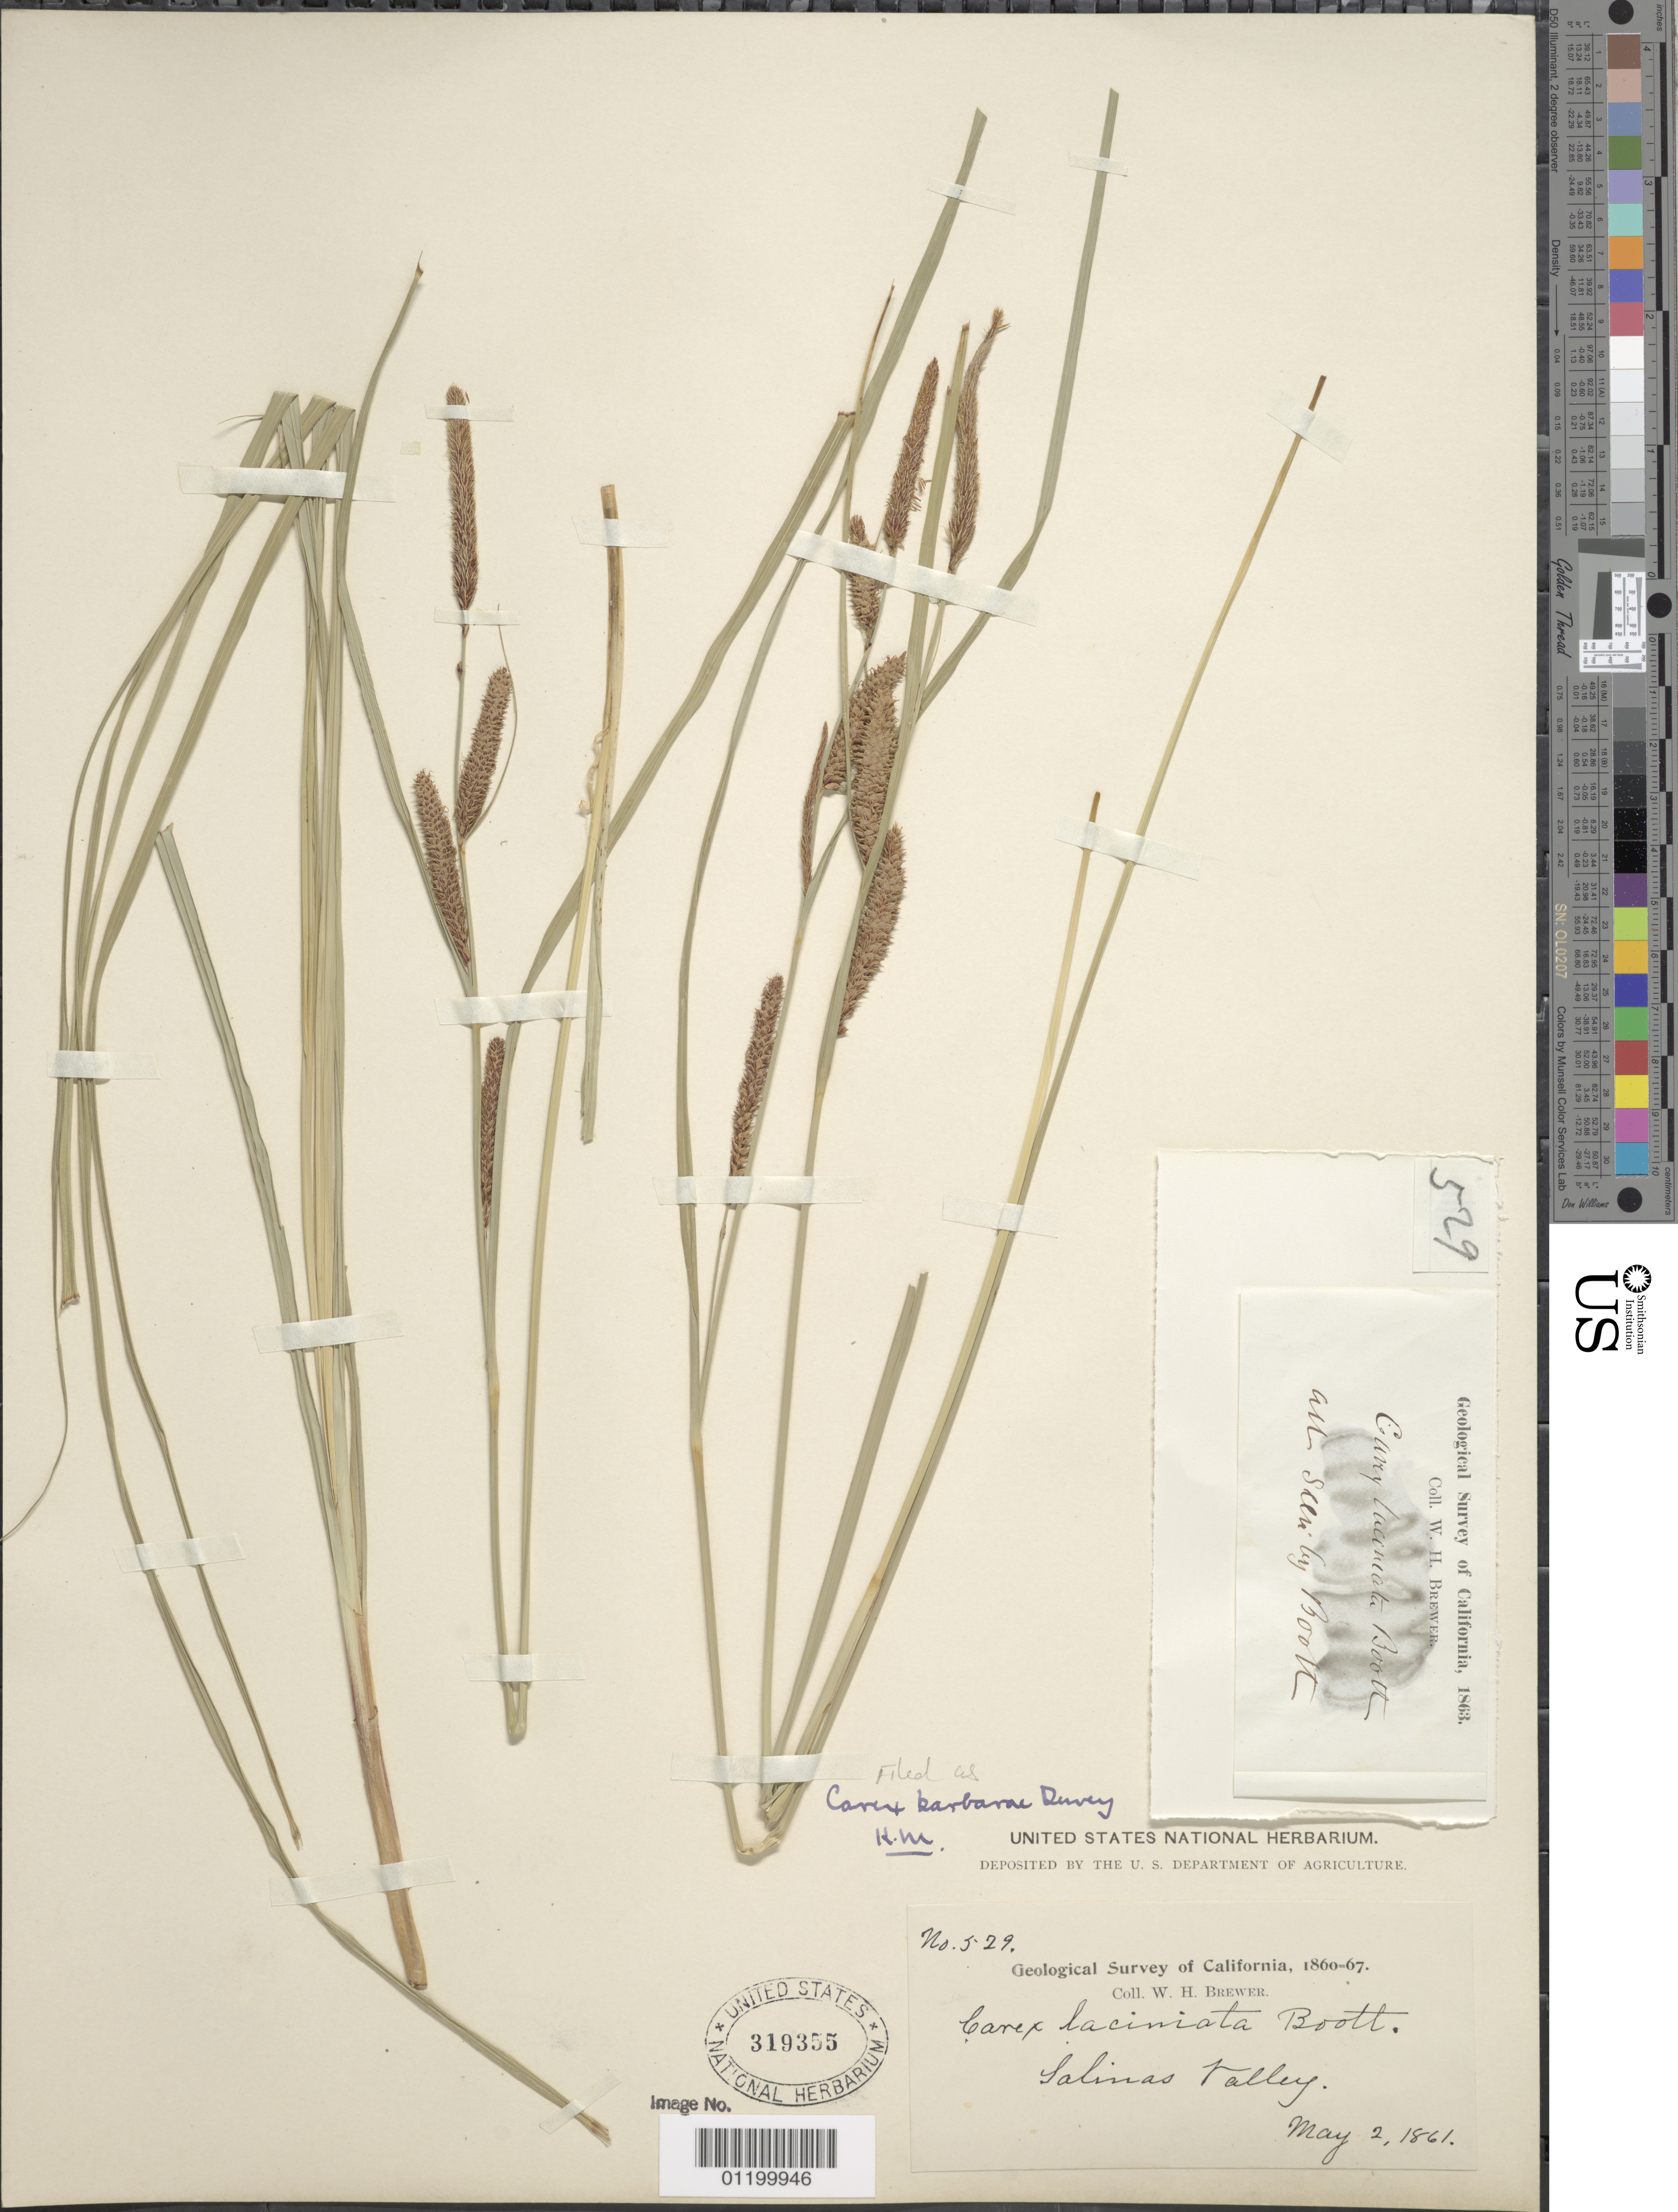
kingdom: Plantae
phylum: Tracheophyta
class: Liliopsida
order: Poales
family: Cyperaceae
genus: Carex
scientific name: Carex barbarae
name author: Dewey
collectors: W. H. Brewer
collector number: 529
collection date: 1861-05-02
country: United States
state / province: California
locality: Salinas Valley.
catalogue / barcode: US 319355